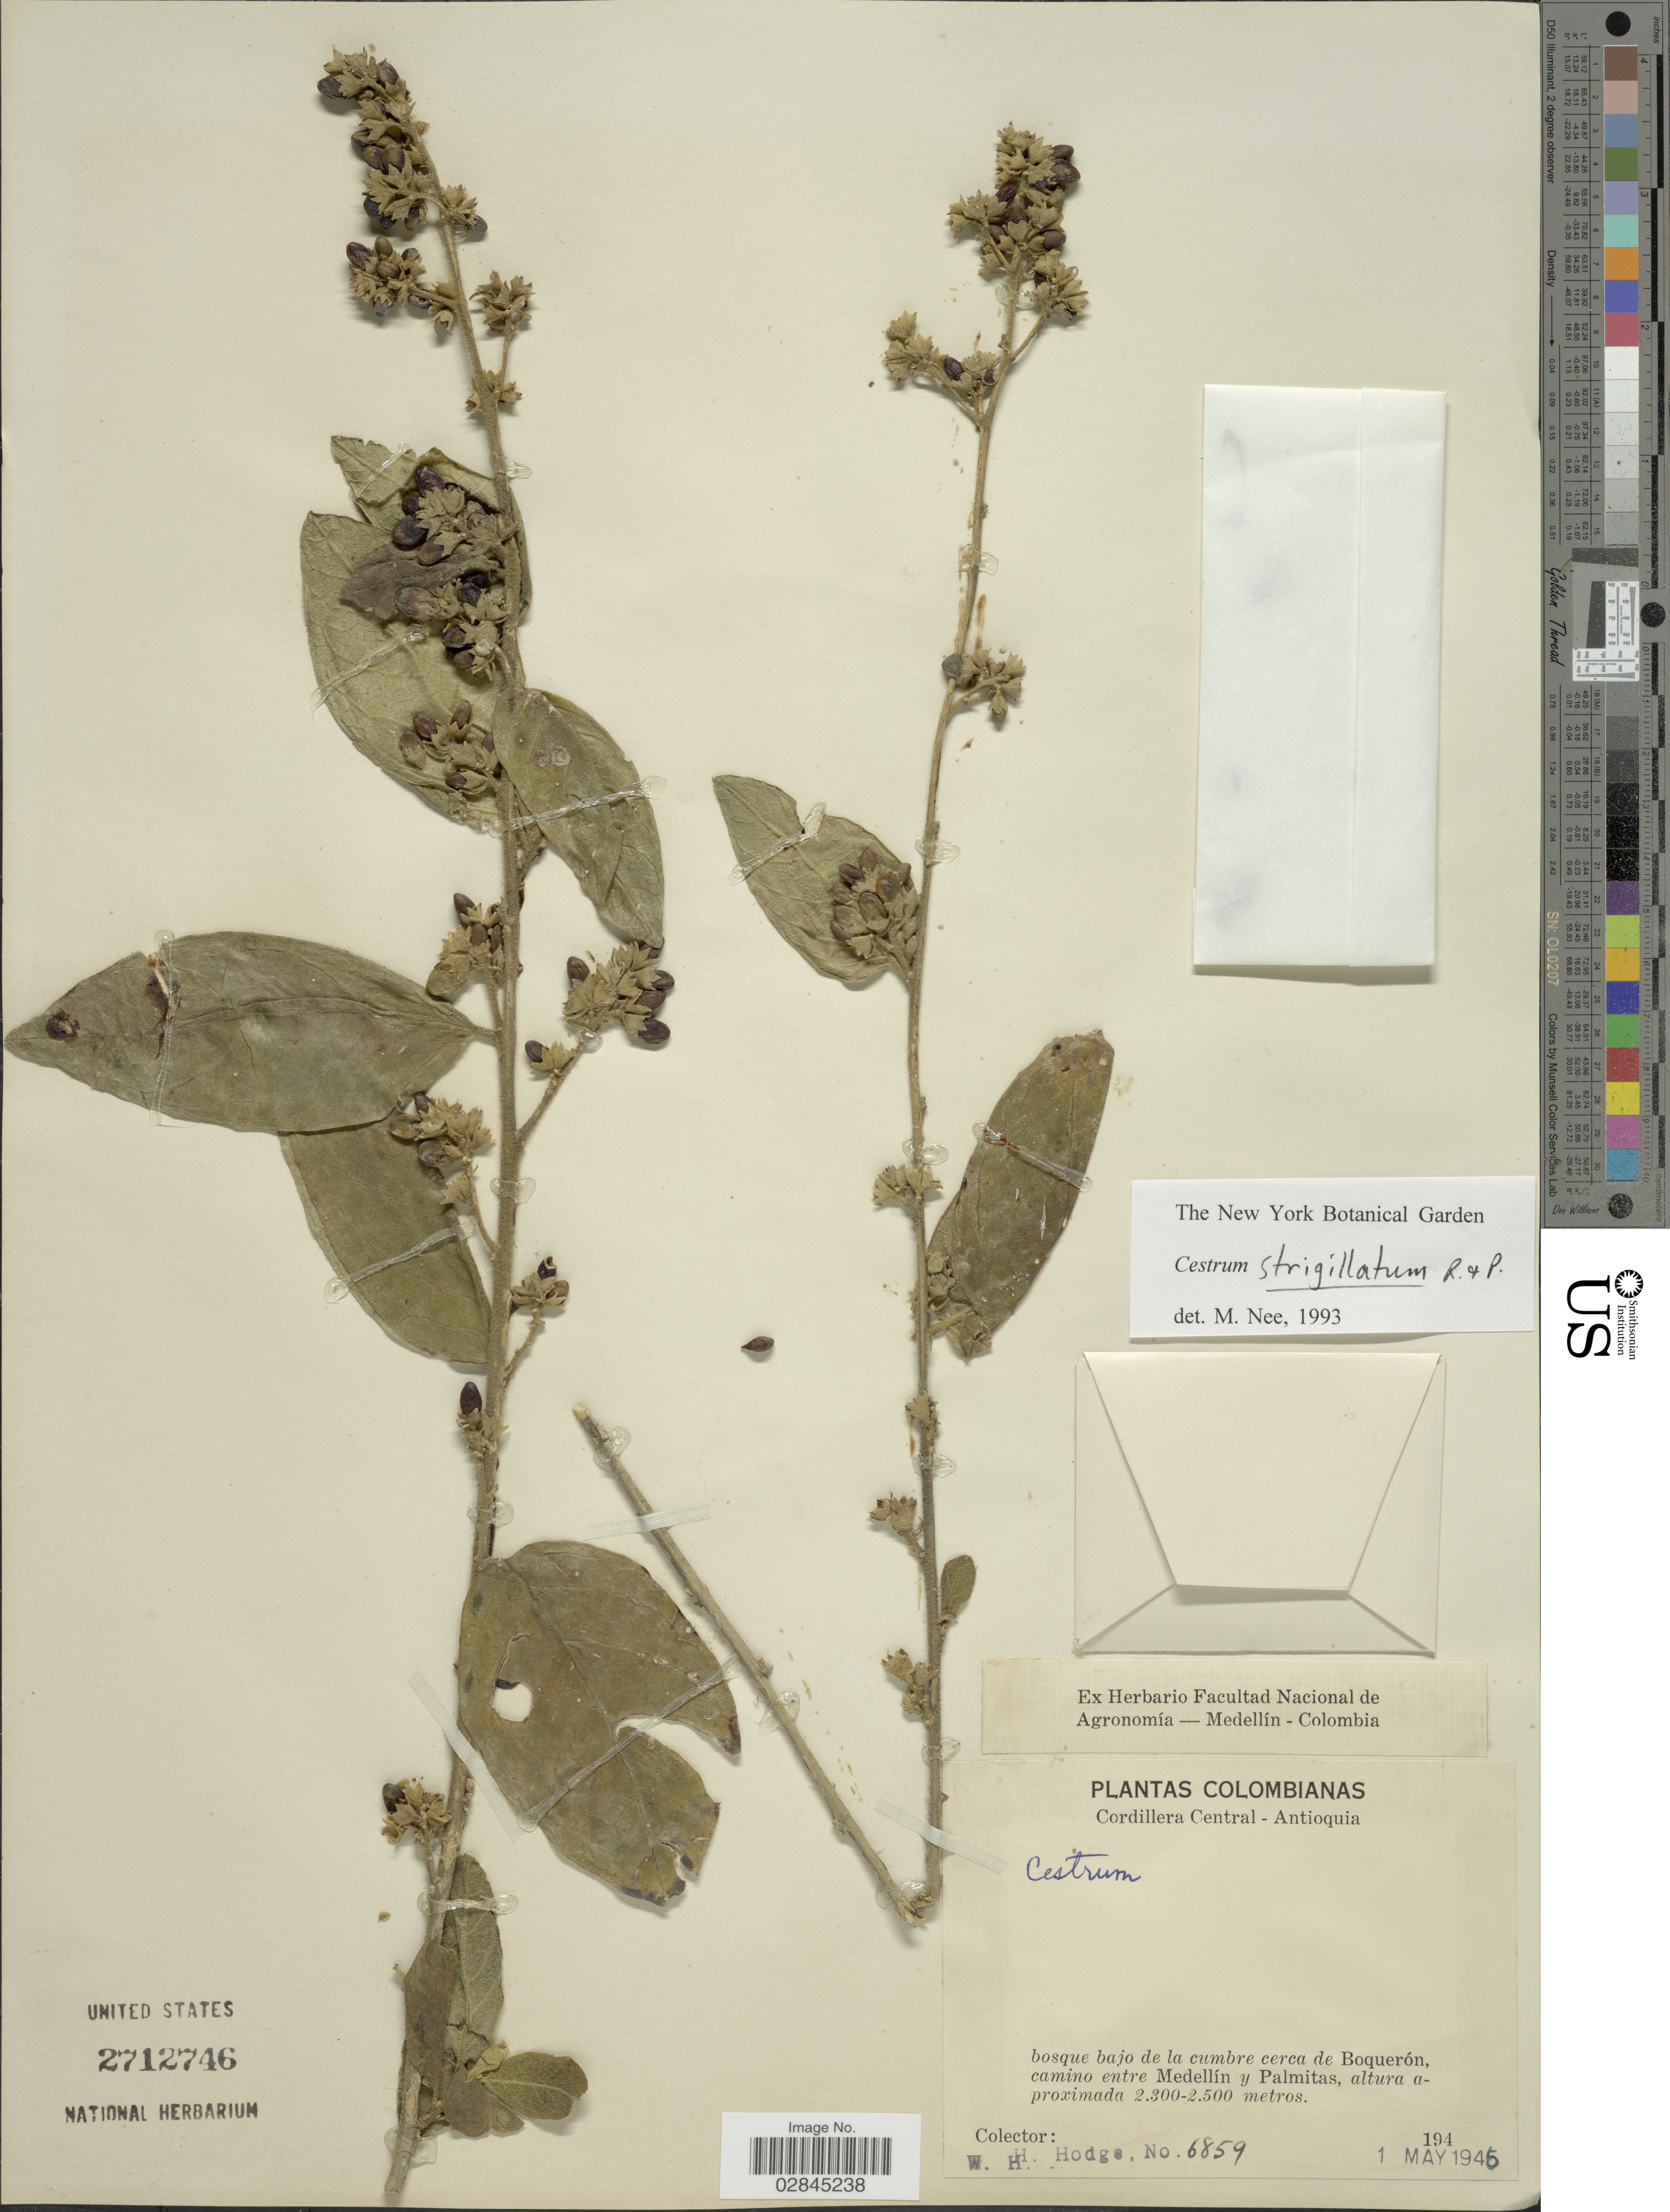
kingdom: Plantae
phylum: Tracheophyta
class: Magnoliopsida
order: Solanales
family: Solanaceae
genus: Cestrum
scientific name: Cestrum strigillatum var. calycinum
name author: Ruiz & Pav.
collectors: W. Hodge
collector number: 6859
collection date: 1946-05-01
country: Colombia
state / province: Antioquia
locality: Cordillera Central, bosque bajo de la cumbre de Boquerón, camino entre Medellín y Palmitas.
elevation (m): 2300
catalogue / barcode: US 2712746